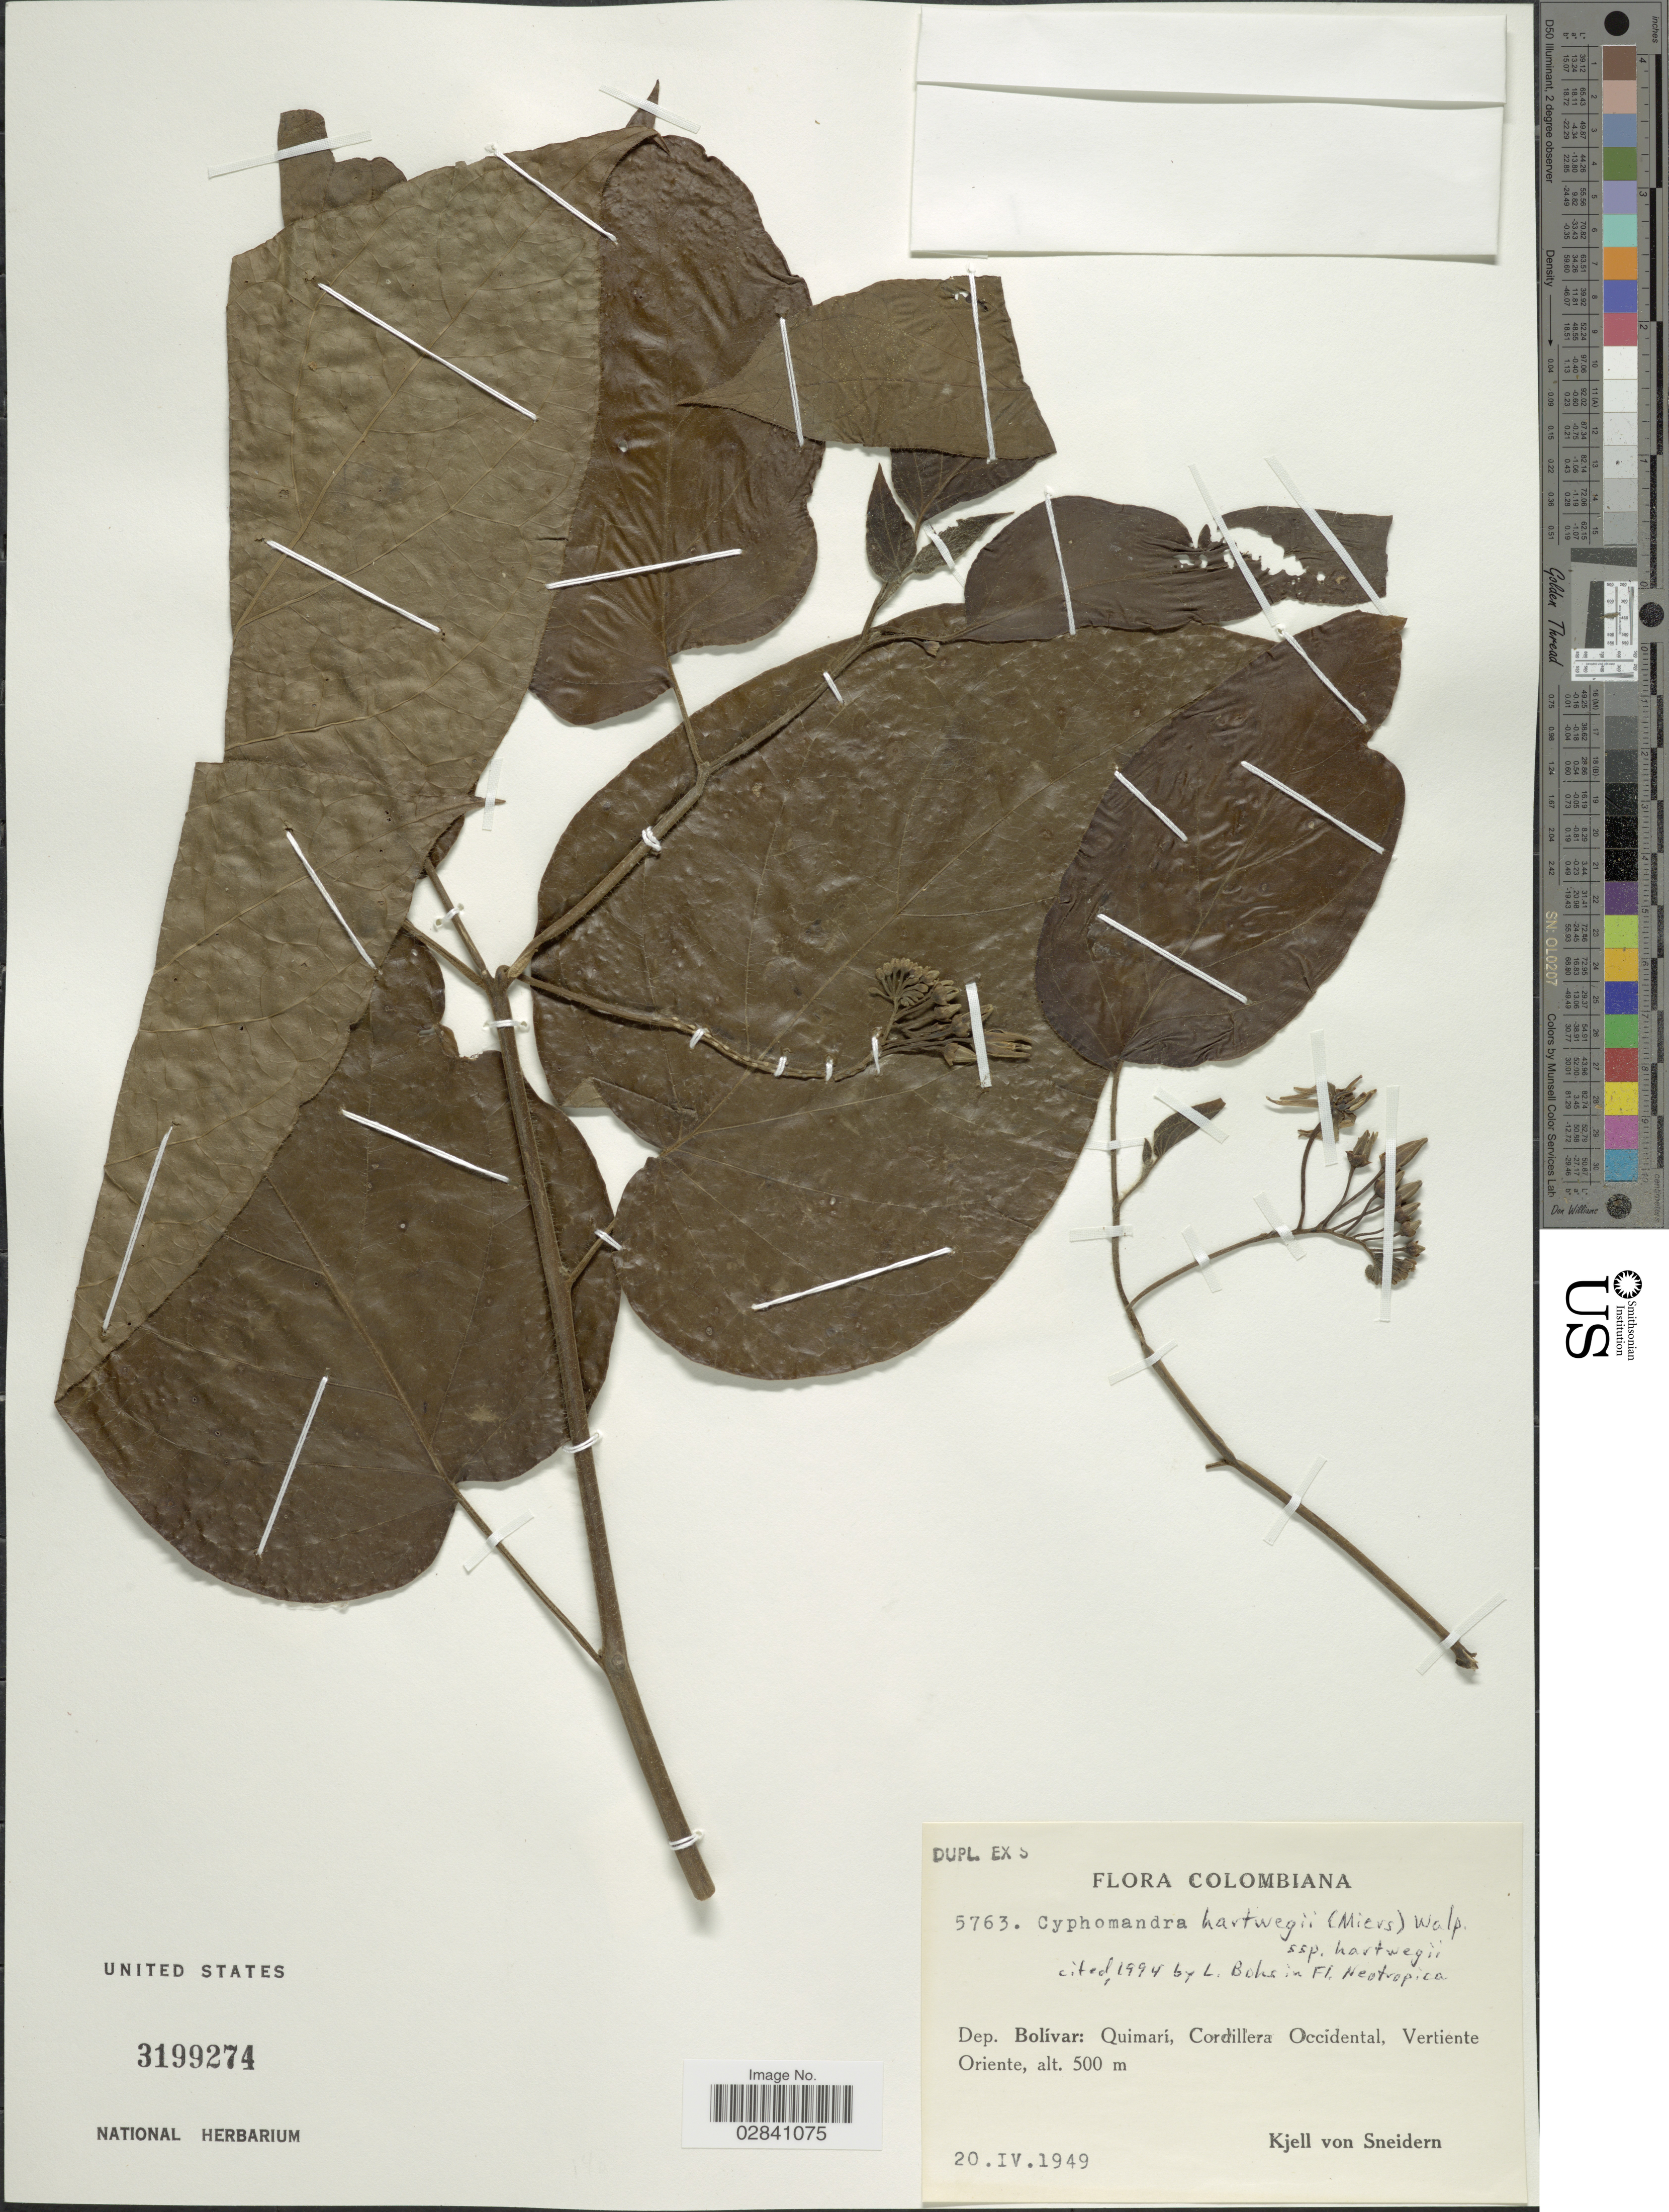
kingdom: Plantae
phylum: Tracheophyta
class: Magnoliopsida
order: Solanales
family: Solanaceae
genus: Cyphomandra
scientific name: Cyphomandra hartwegii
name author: (Miers) Sendtn. ex Walp.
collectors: K. von Sneidern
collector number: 5763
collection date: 1949-04-20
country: Colombia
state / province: Bolívar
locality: Dep. Bolívar: Quimari, Cordillera Occidental, Vertiente Oriente.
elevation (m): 500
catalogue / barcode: US 3199274